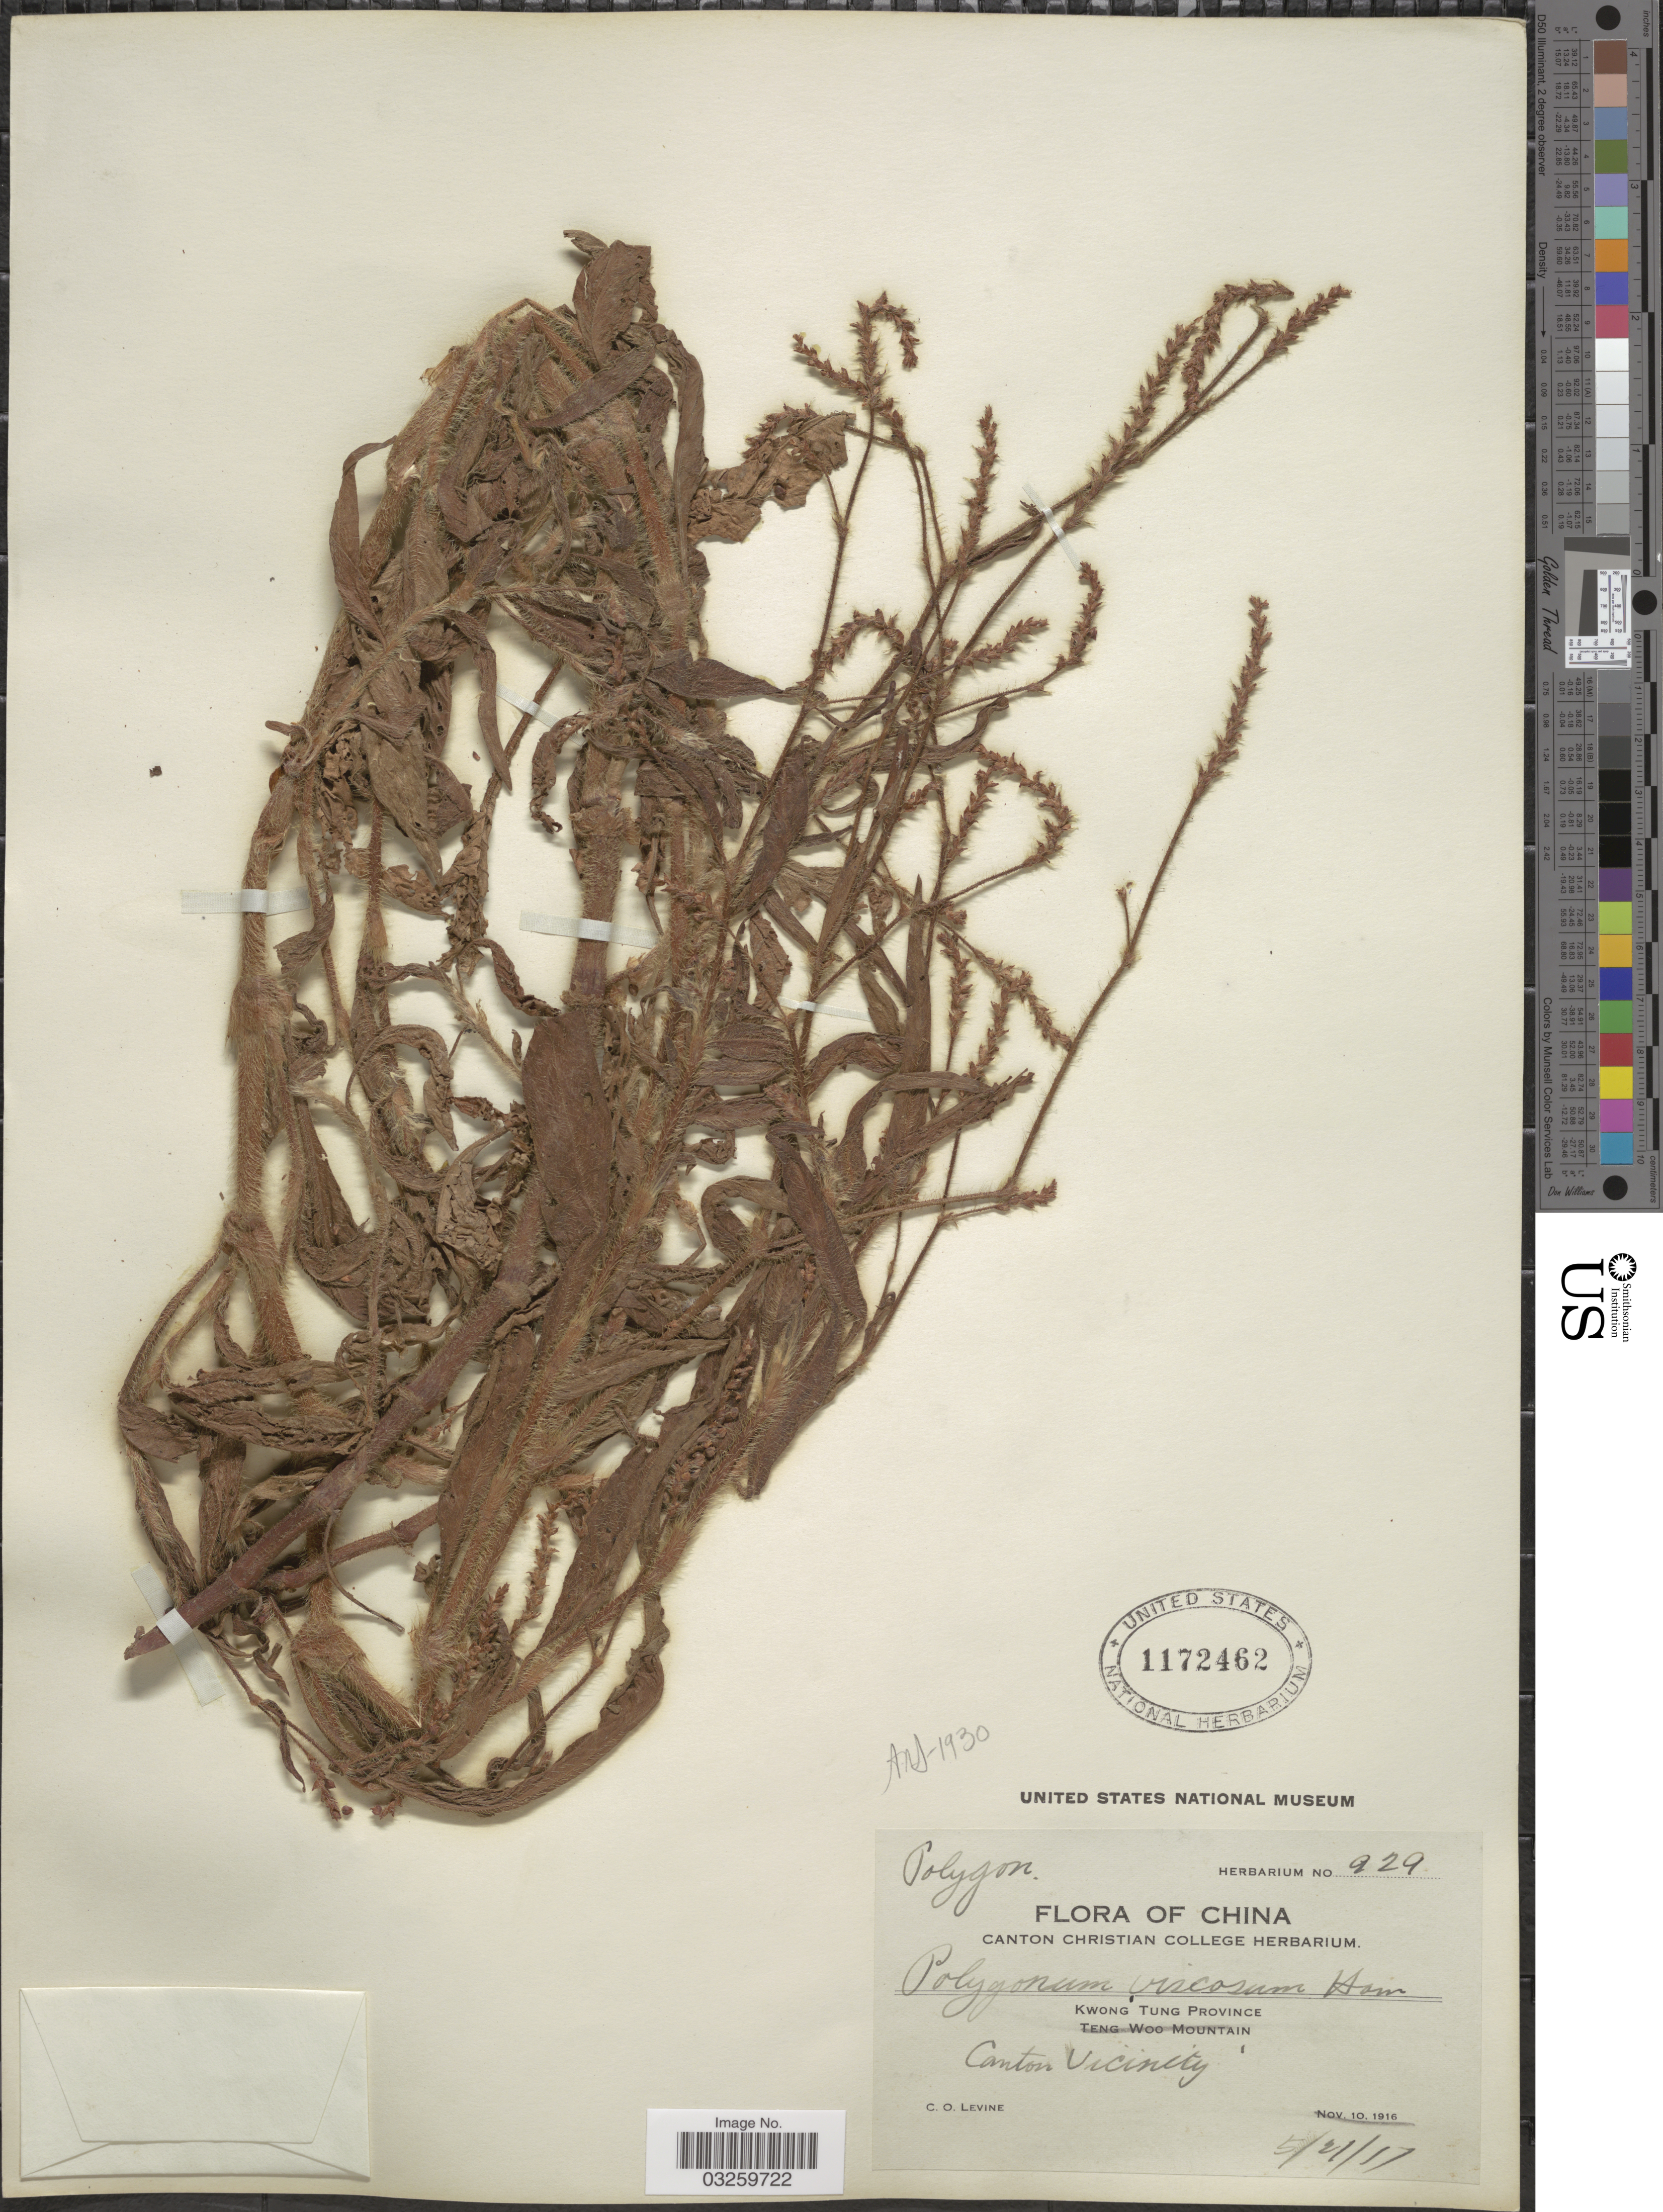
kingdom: Plantae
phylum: Tracheophyta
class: Magnoliopsida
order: Caryophyllales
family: Polygonaceae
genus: Polygonum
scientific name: Polygonum viscosum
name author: Buch.-Ham. ex D. Don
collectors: C. O. Levine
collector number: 929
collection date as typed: Transcribed d/m/y: 21/5/17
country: China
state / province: Guangdong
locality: Kwong Tung Province. Canton Vicinity.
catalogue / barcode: US 1172462